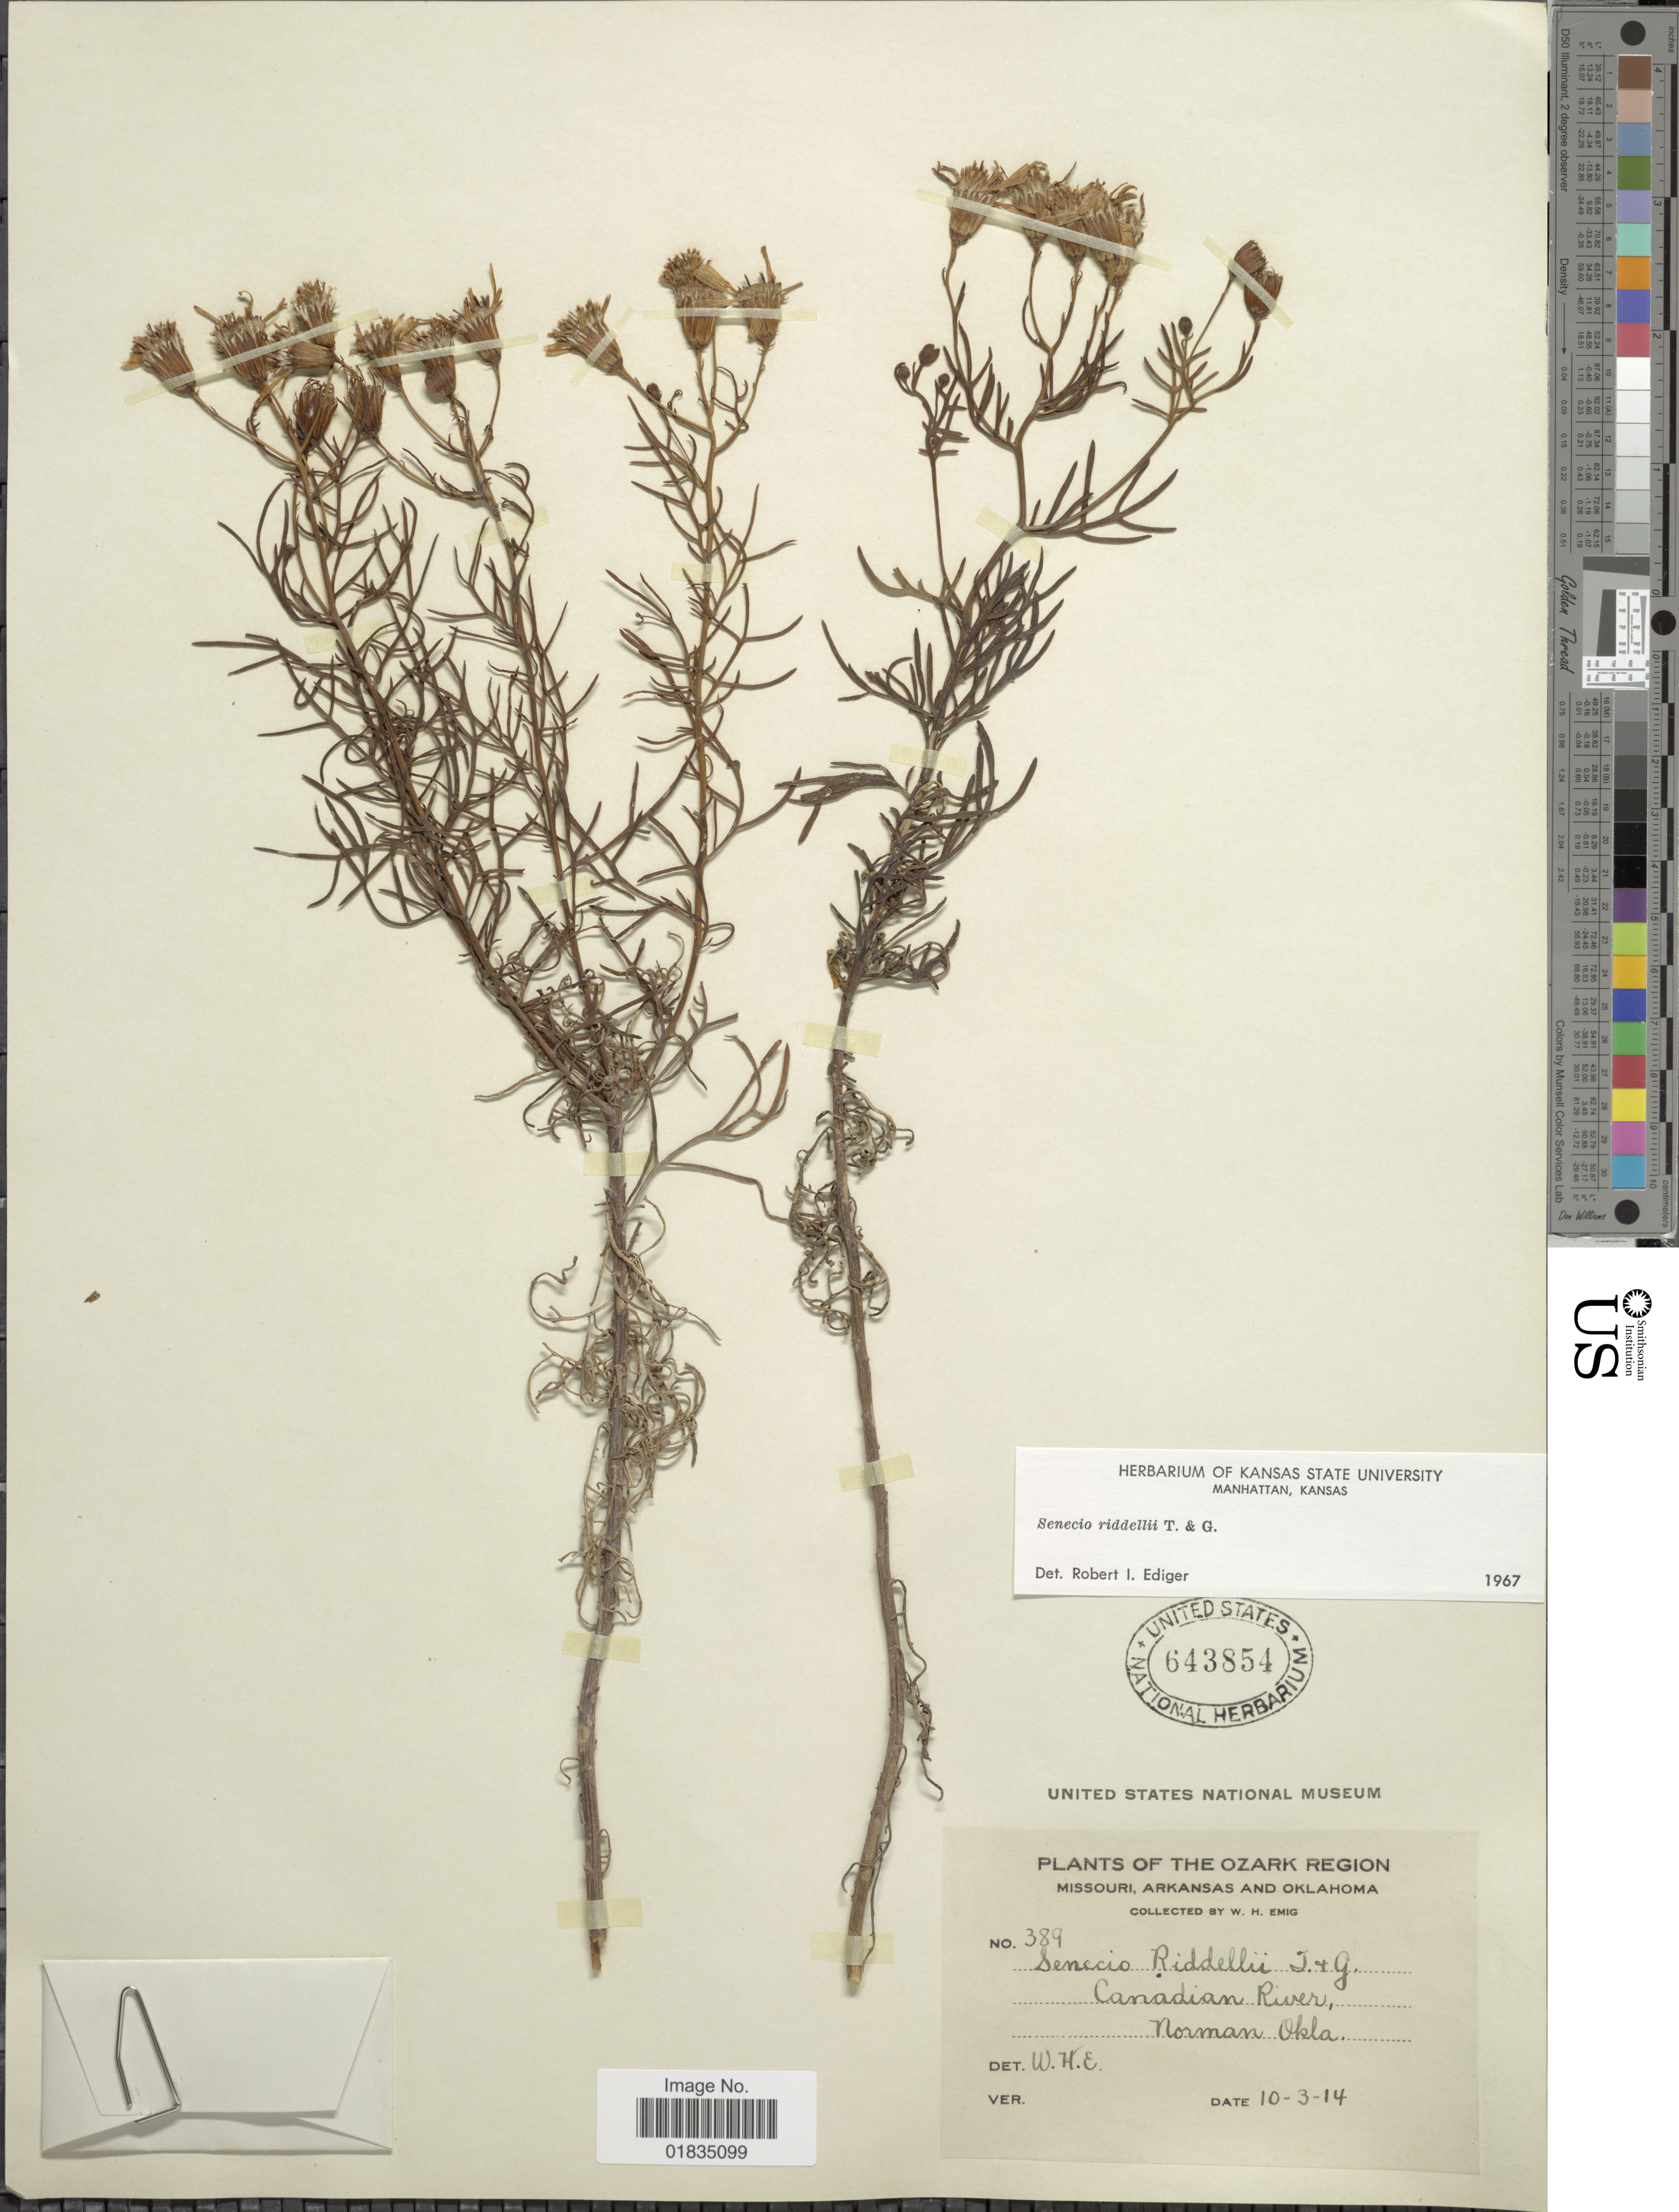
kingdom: Plantae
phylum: Tracheophyta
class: Magnoliopsida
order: Asterales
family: Asteraceae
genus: Senecio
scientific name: Senecio riddellii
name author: Torr. & A. Gray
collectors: W. H. Emig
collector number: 389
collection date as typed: Transcribed d/m/y: 3/10/14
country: United States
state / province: Oklahoma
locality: The Ozark Region, Canadian River, Norman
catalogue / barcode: US 643854